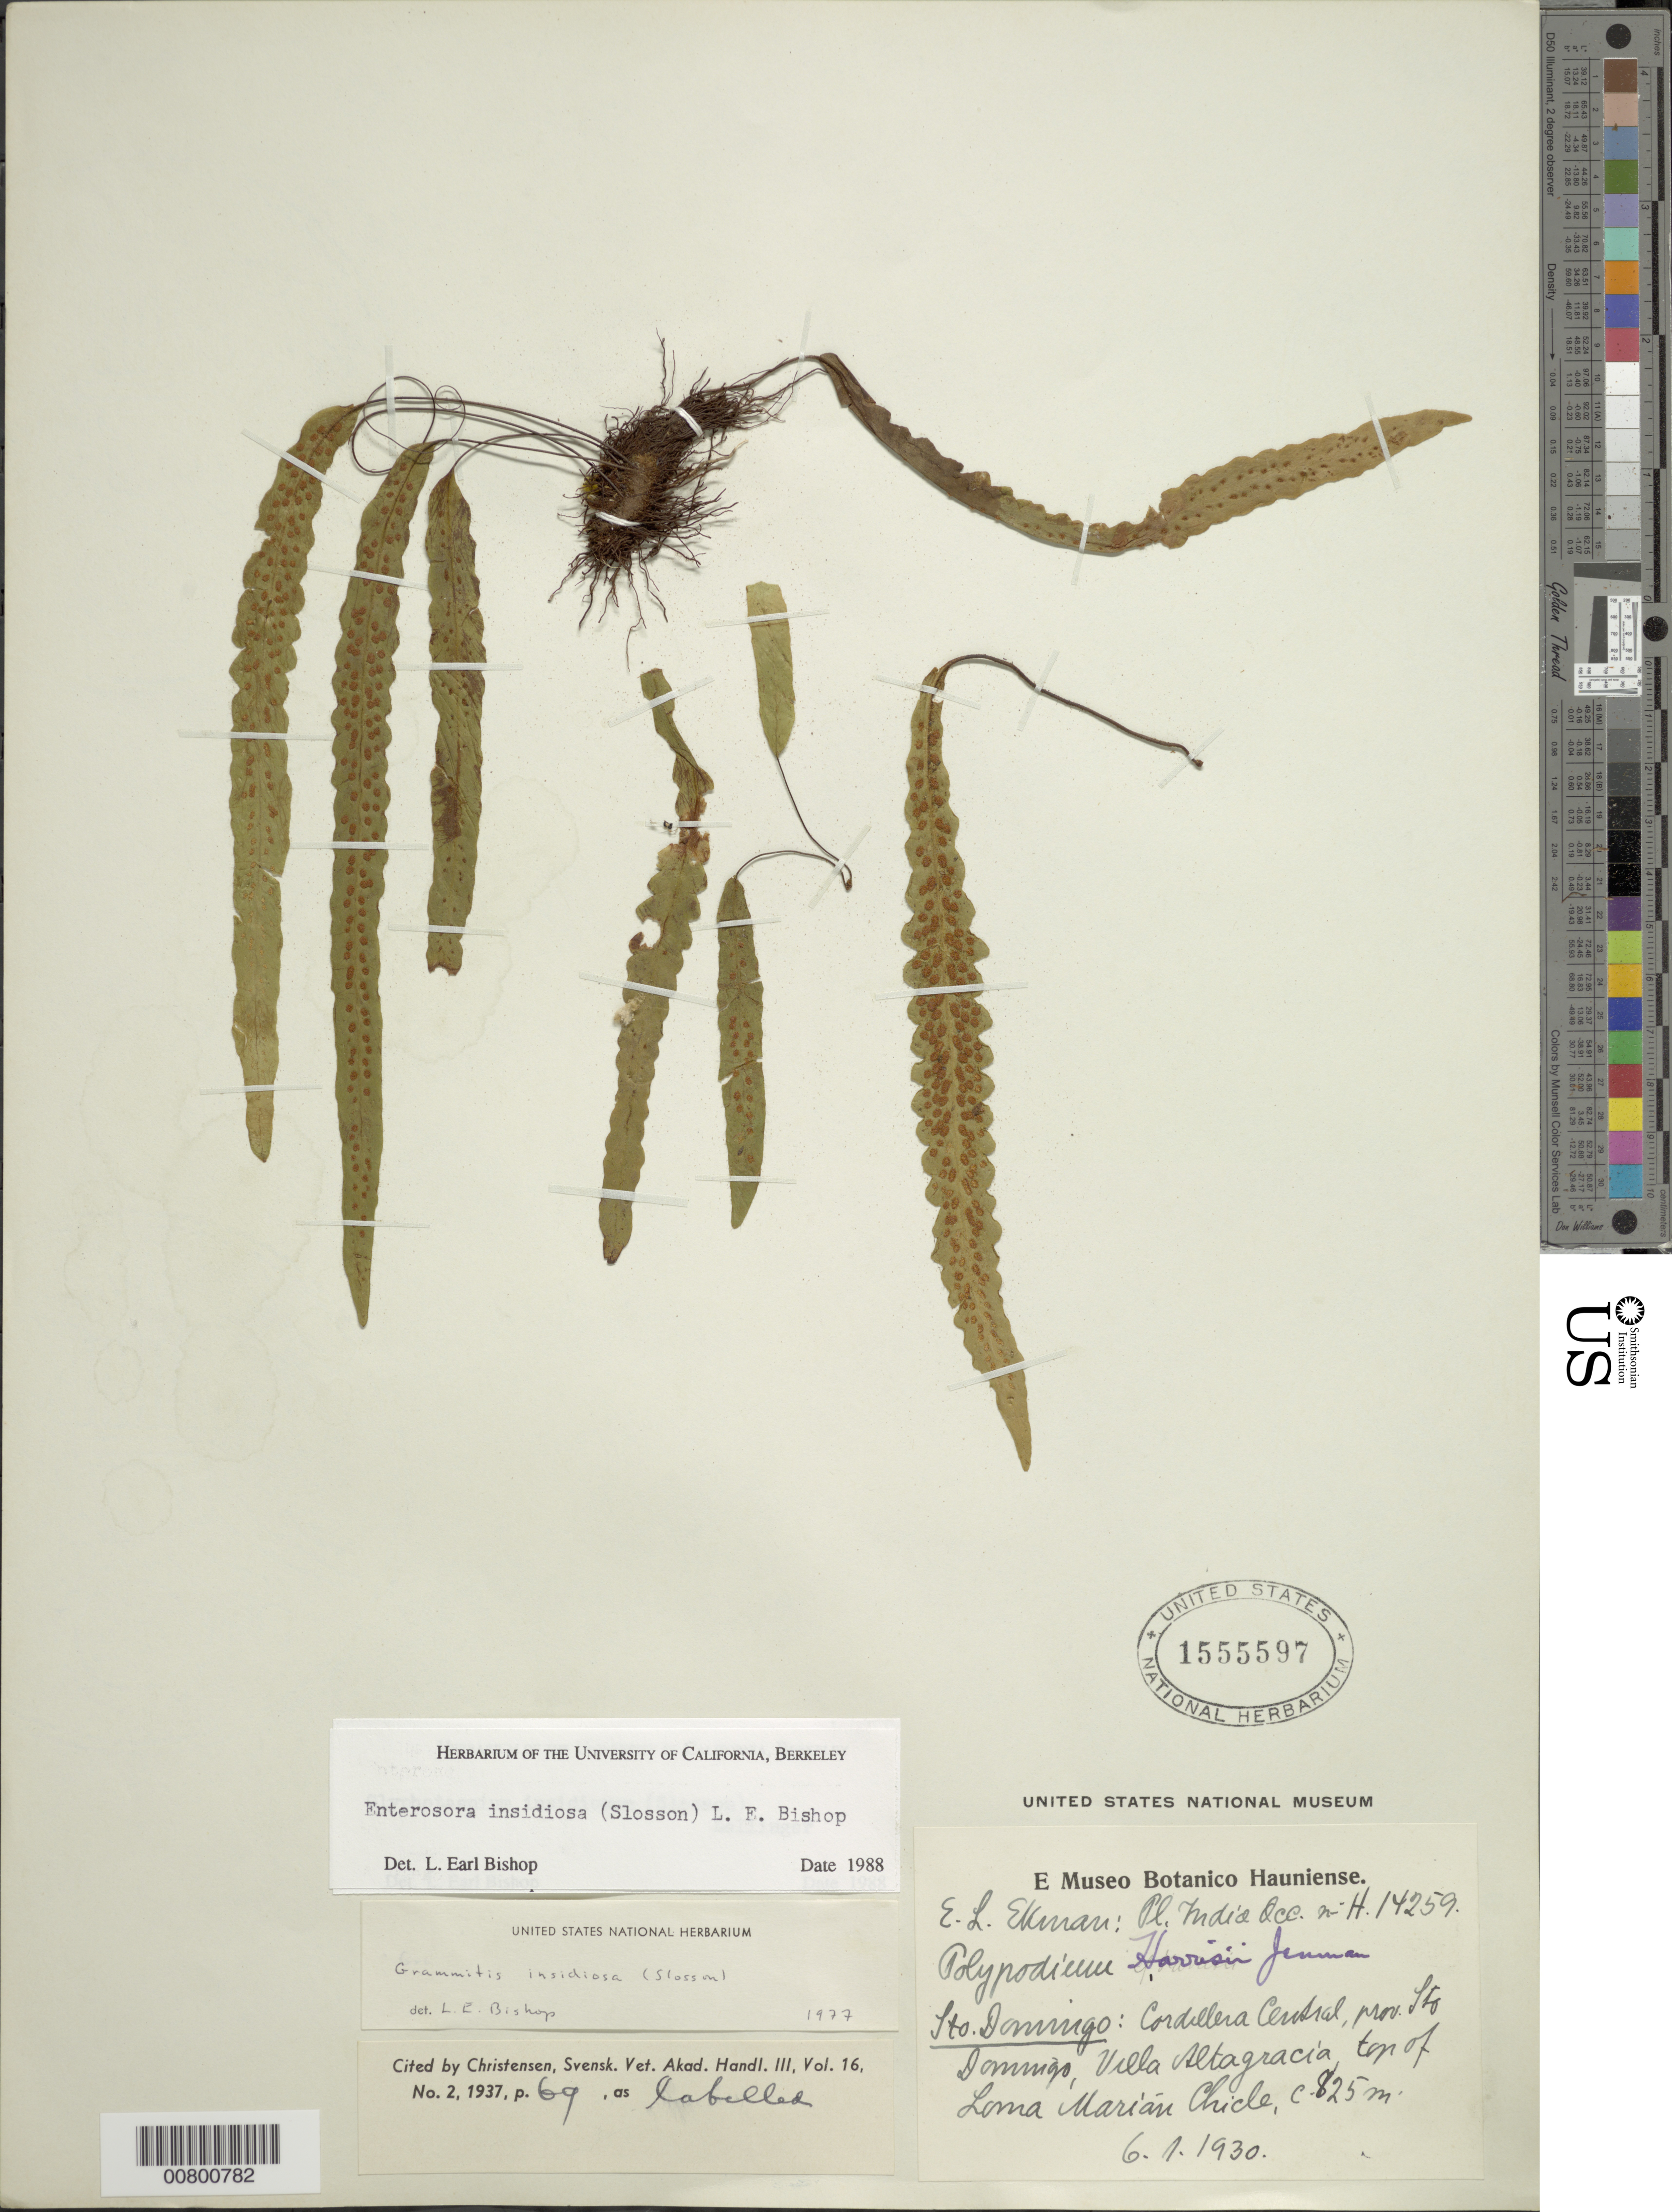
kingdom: Plantae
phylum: Tracheophyta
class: Polypodiopsida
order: Polypodiales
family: Polypodiaceae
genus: Enterosora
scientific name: Enterosora insidiosa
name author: (Slosson) L.E. Bishop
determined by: Bishop, L. E.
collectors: E. L. Ekman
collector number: H 14259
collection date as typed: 06 Jan 1930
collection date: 1930-01-06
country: Dominican Republic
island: Hispaniola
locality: Prov. Santo Domingo, Cordillera Central, Villa Altagracia, top of Loma Marián Chicle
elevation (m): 895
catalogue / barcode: US 1555597